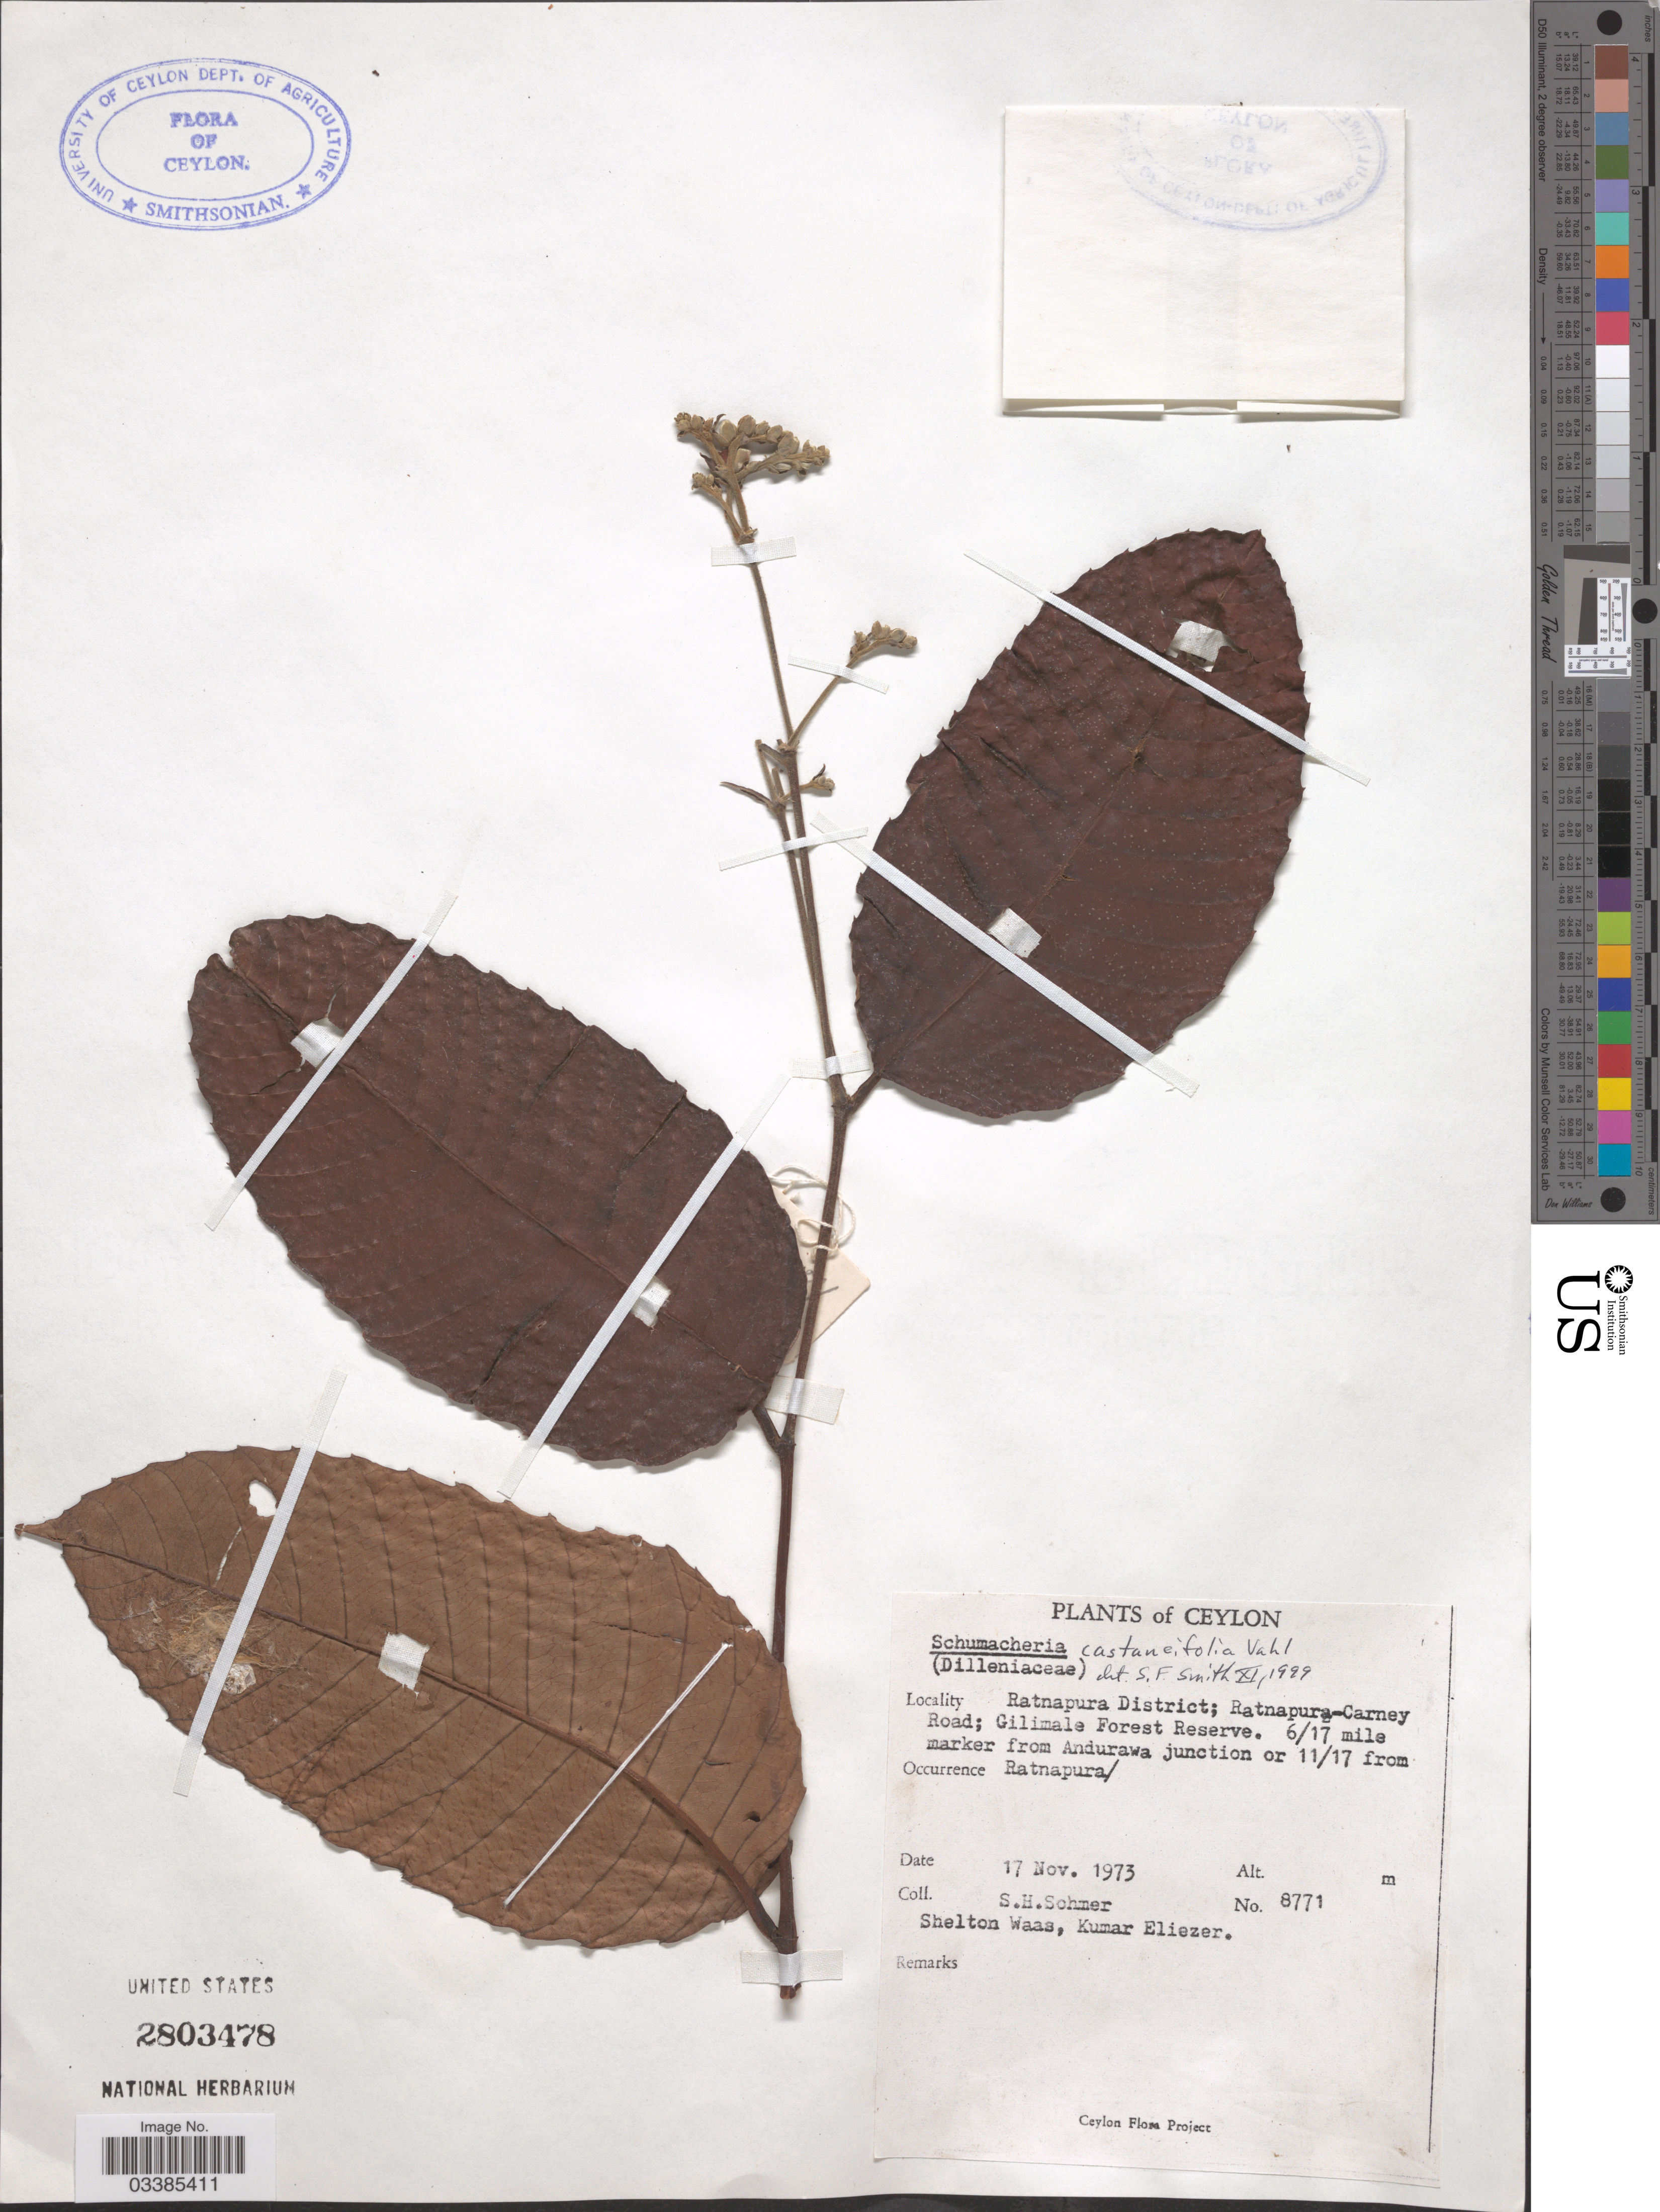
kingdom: Plantae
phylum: Tracheophyta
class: Magnoliopsida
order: Dilleniales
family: Dilleniaceae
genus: Schumacheria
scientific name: Schumacheria castaneifolia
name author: Vahl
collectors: S. H. Sohmer, S. Waas & K. Eliezer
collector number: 8771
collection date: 1973-11-17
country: Sri Lanka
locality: Ceylon. Ratnapura District; Ratnapura-Carney Road; Gilimale Forest Reserve, 6/17 mile marker from Anduruwa junction on 11/17 from Ratnapura.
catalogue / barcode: US 2803478